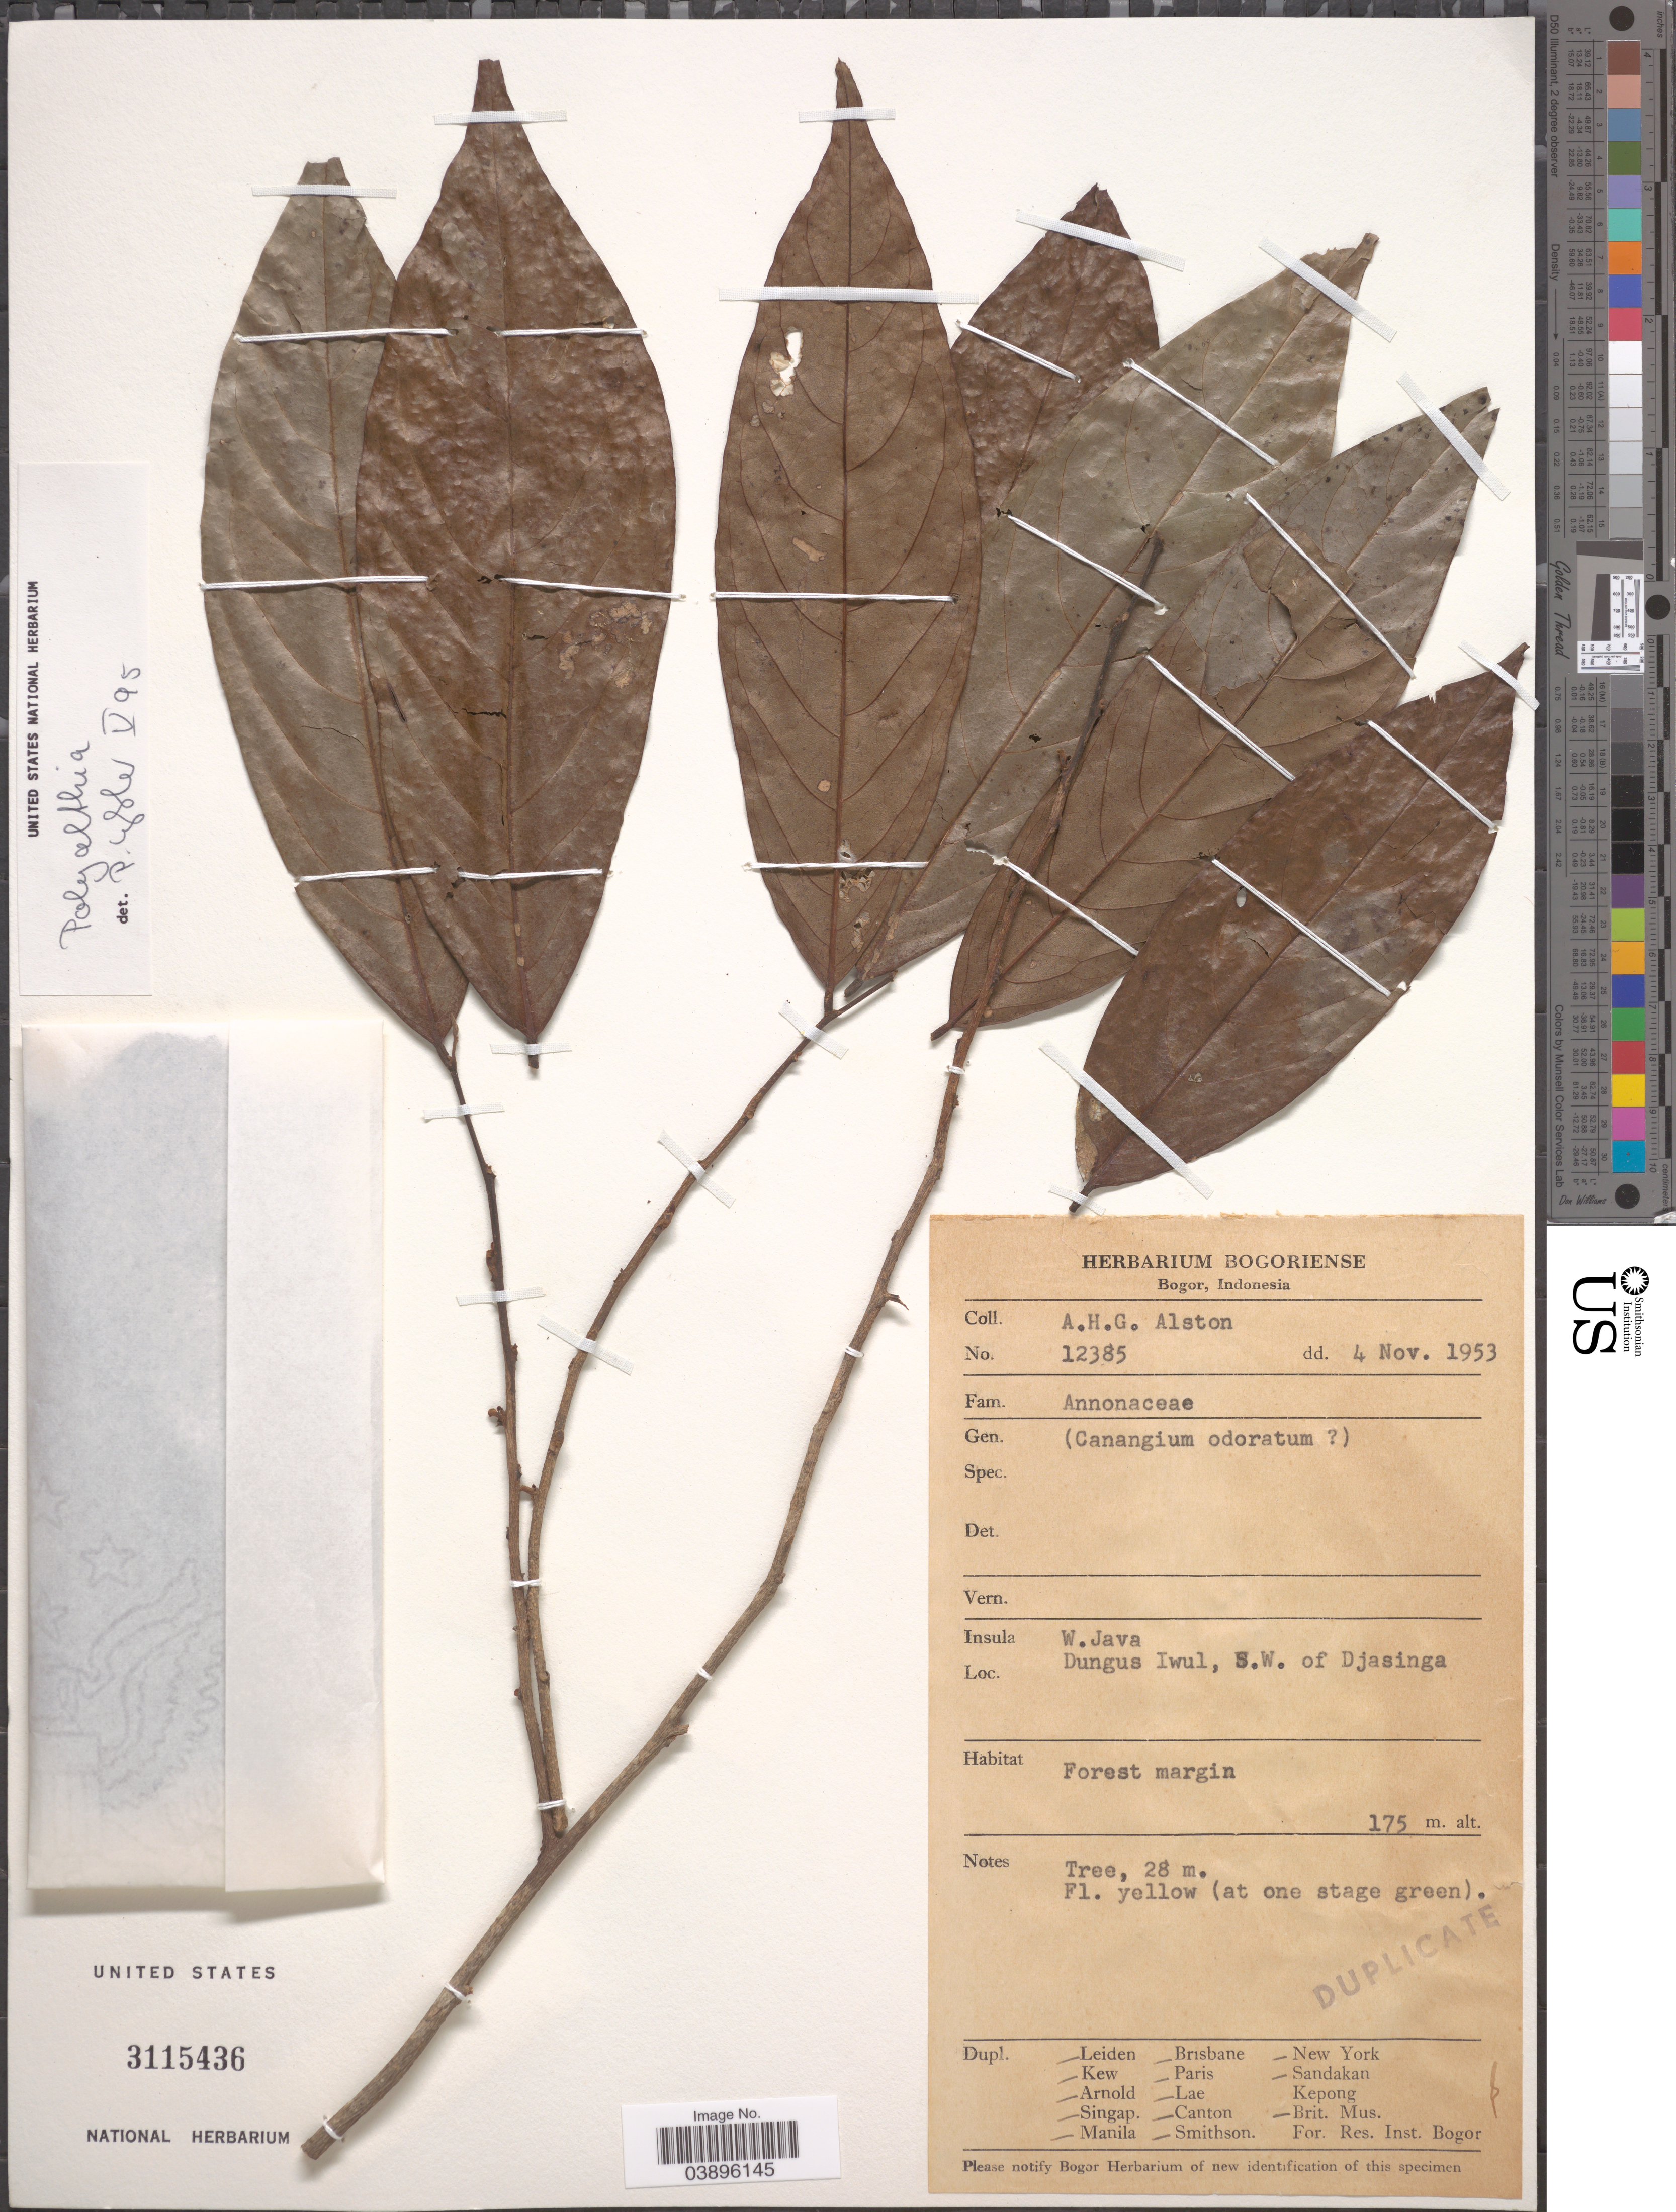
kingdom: Plantae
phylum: Tracheophyta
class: Magnoliopsida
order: Magnoliales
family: Annonaceae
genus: Polyalthia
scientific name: Polyalthia sp.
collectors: A. H. Alston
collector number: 12385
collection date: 1953-11-04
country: Indonesia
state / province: Java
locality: Insula W. Java. Dungus Iwul, S.W. of Djasinga.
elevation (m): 175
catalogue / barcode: US 3115436